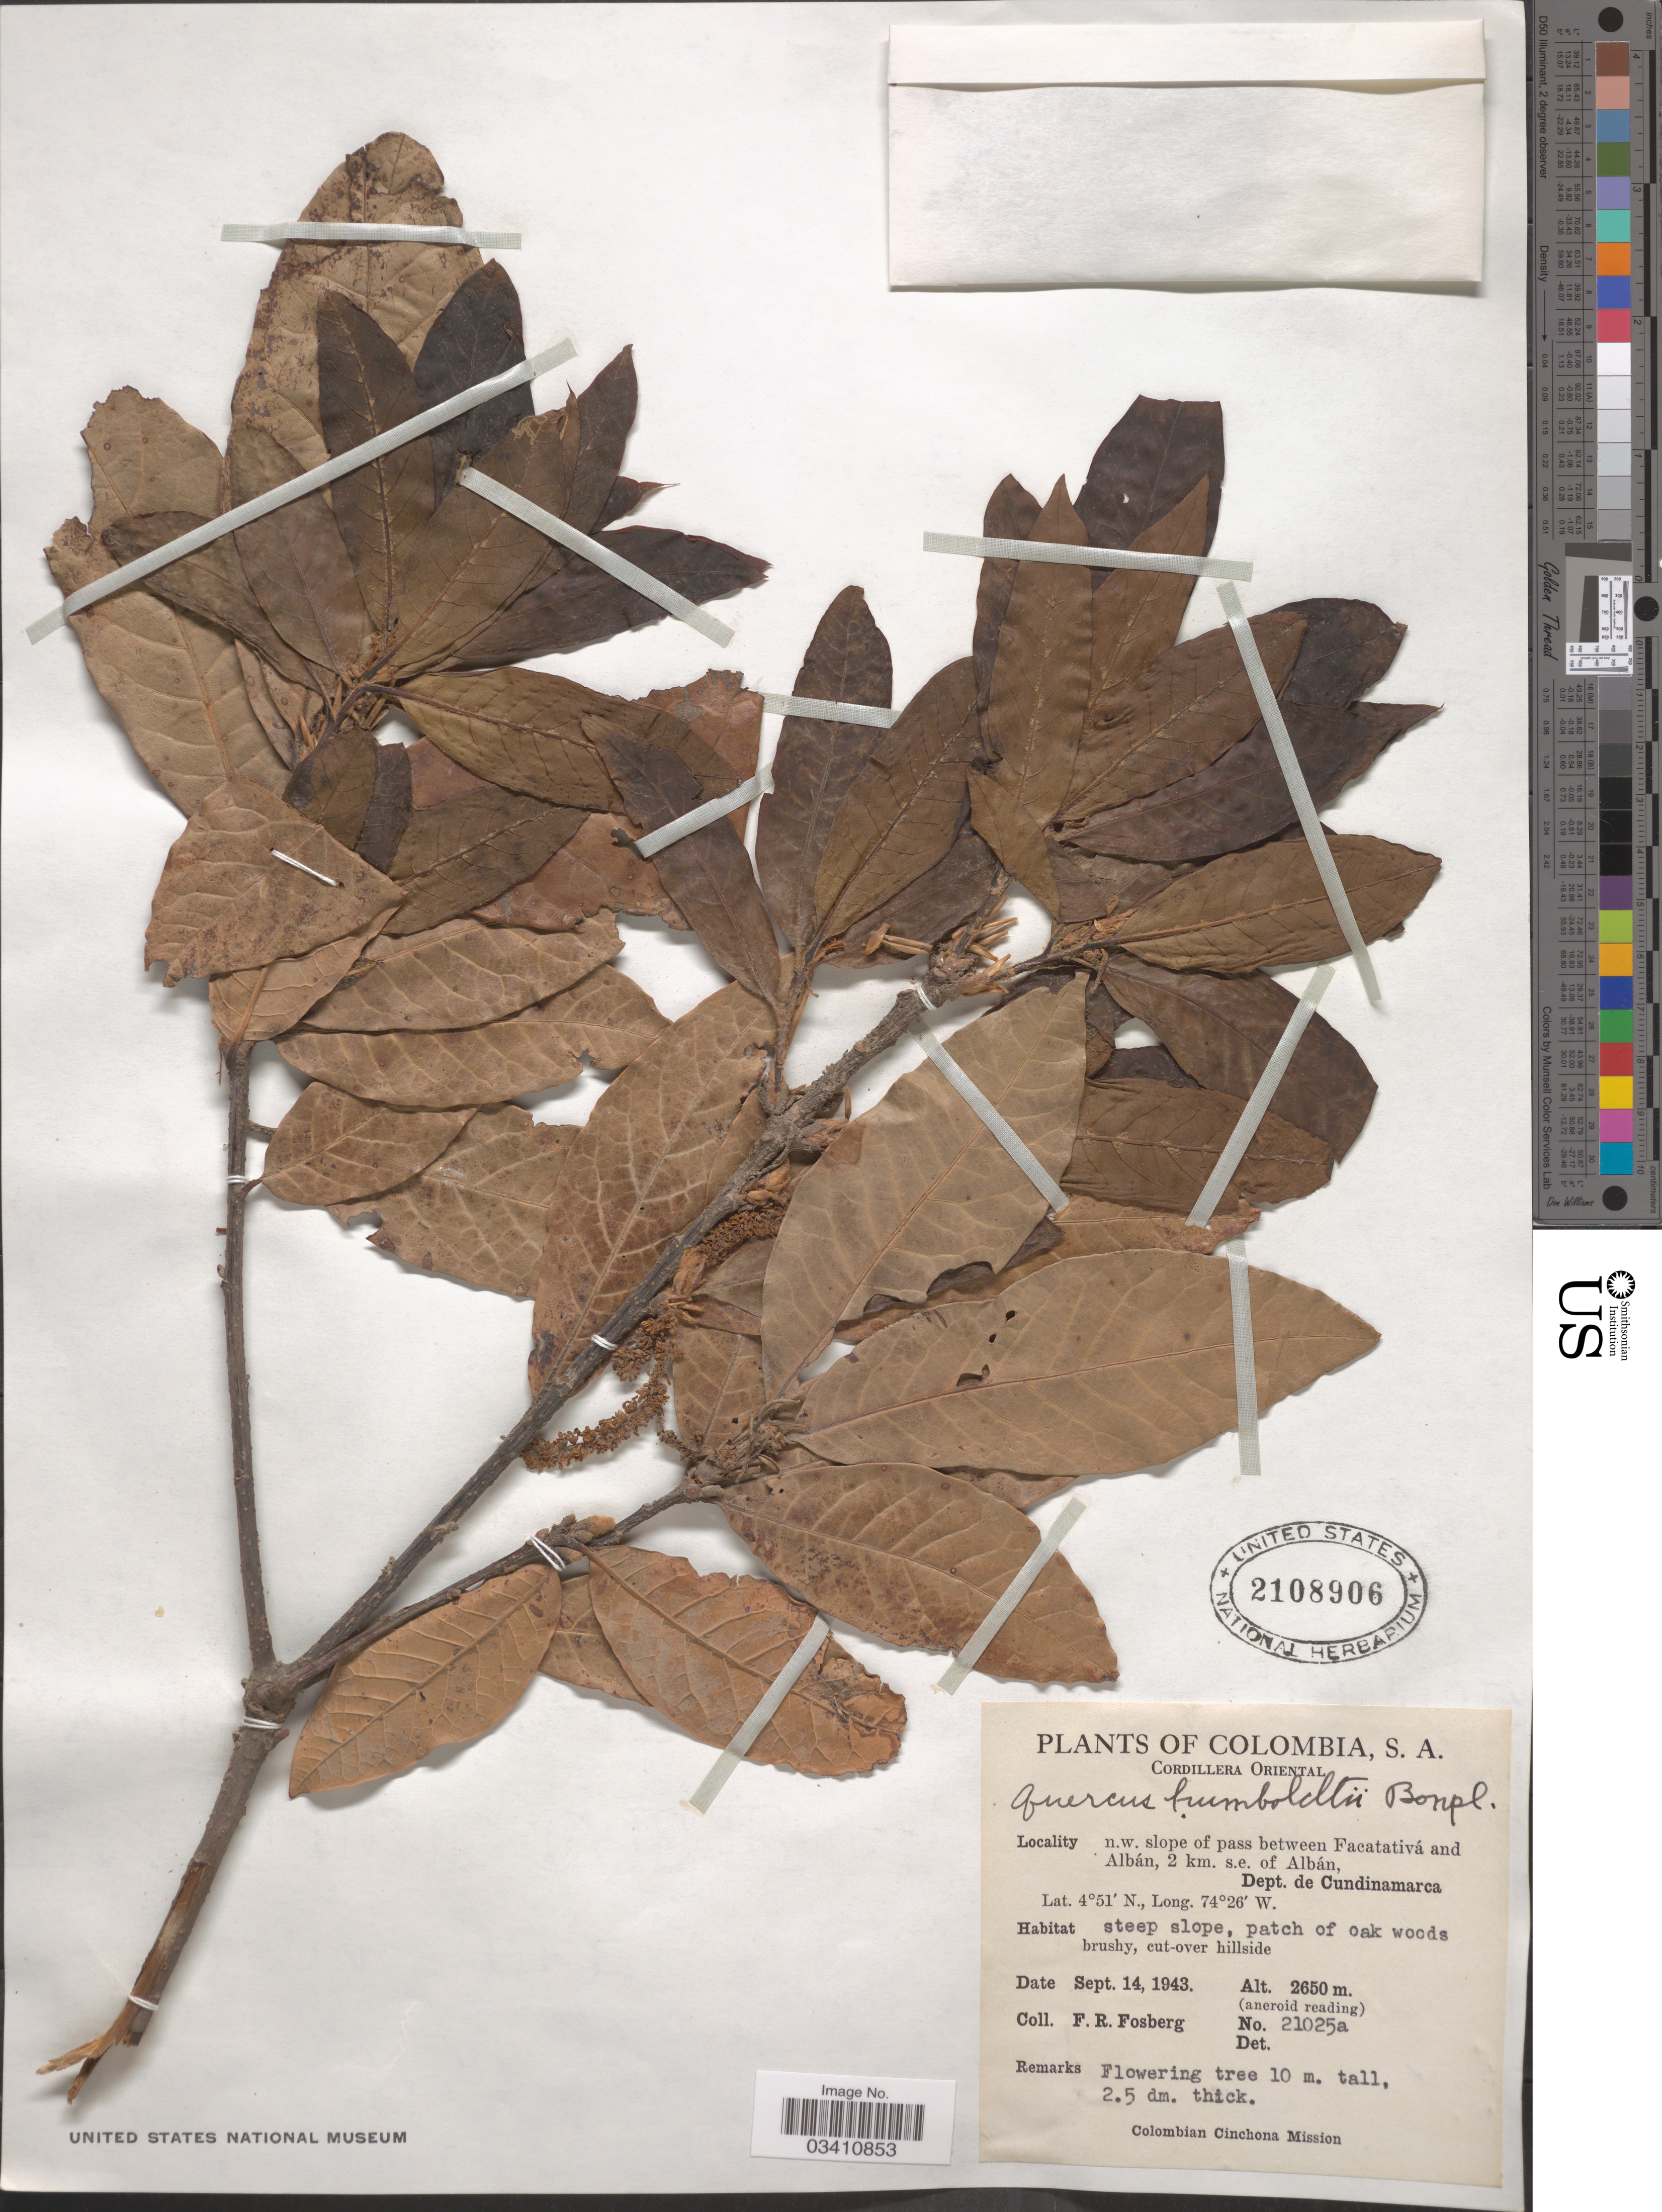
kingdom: Plantae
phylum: Tracheophyta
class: Magnoliopsida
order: Fagales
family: Fagaceae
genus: Quercus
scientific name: Quercus humboldtii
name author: Bonpl.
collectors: F. R. Fosberg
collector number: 21025a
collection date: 1943-09-14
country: Colombia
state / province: Cundinamarca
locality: Cordillera Oriental. n.w. slope of pass between Facatativá and Albán, 2 km. s.e. of Albán, Dept. de Cundinamarca.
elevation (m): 2650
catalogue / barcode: US 2108906